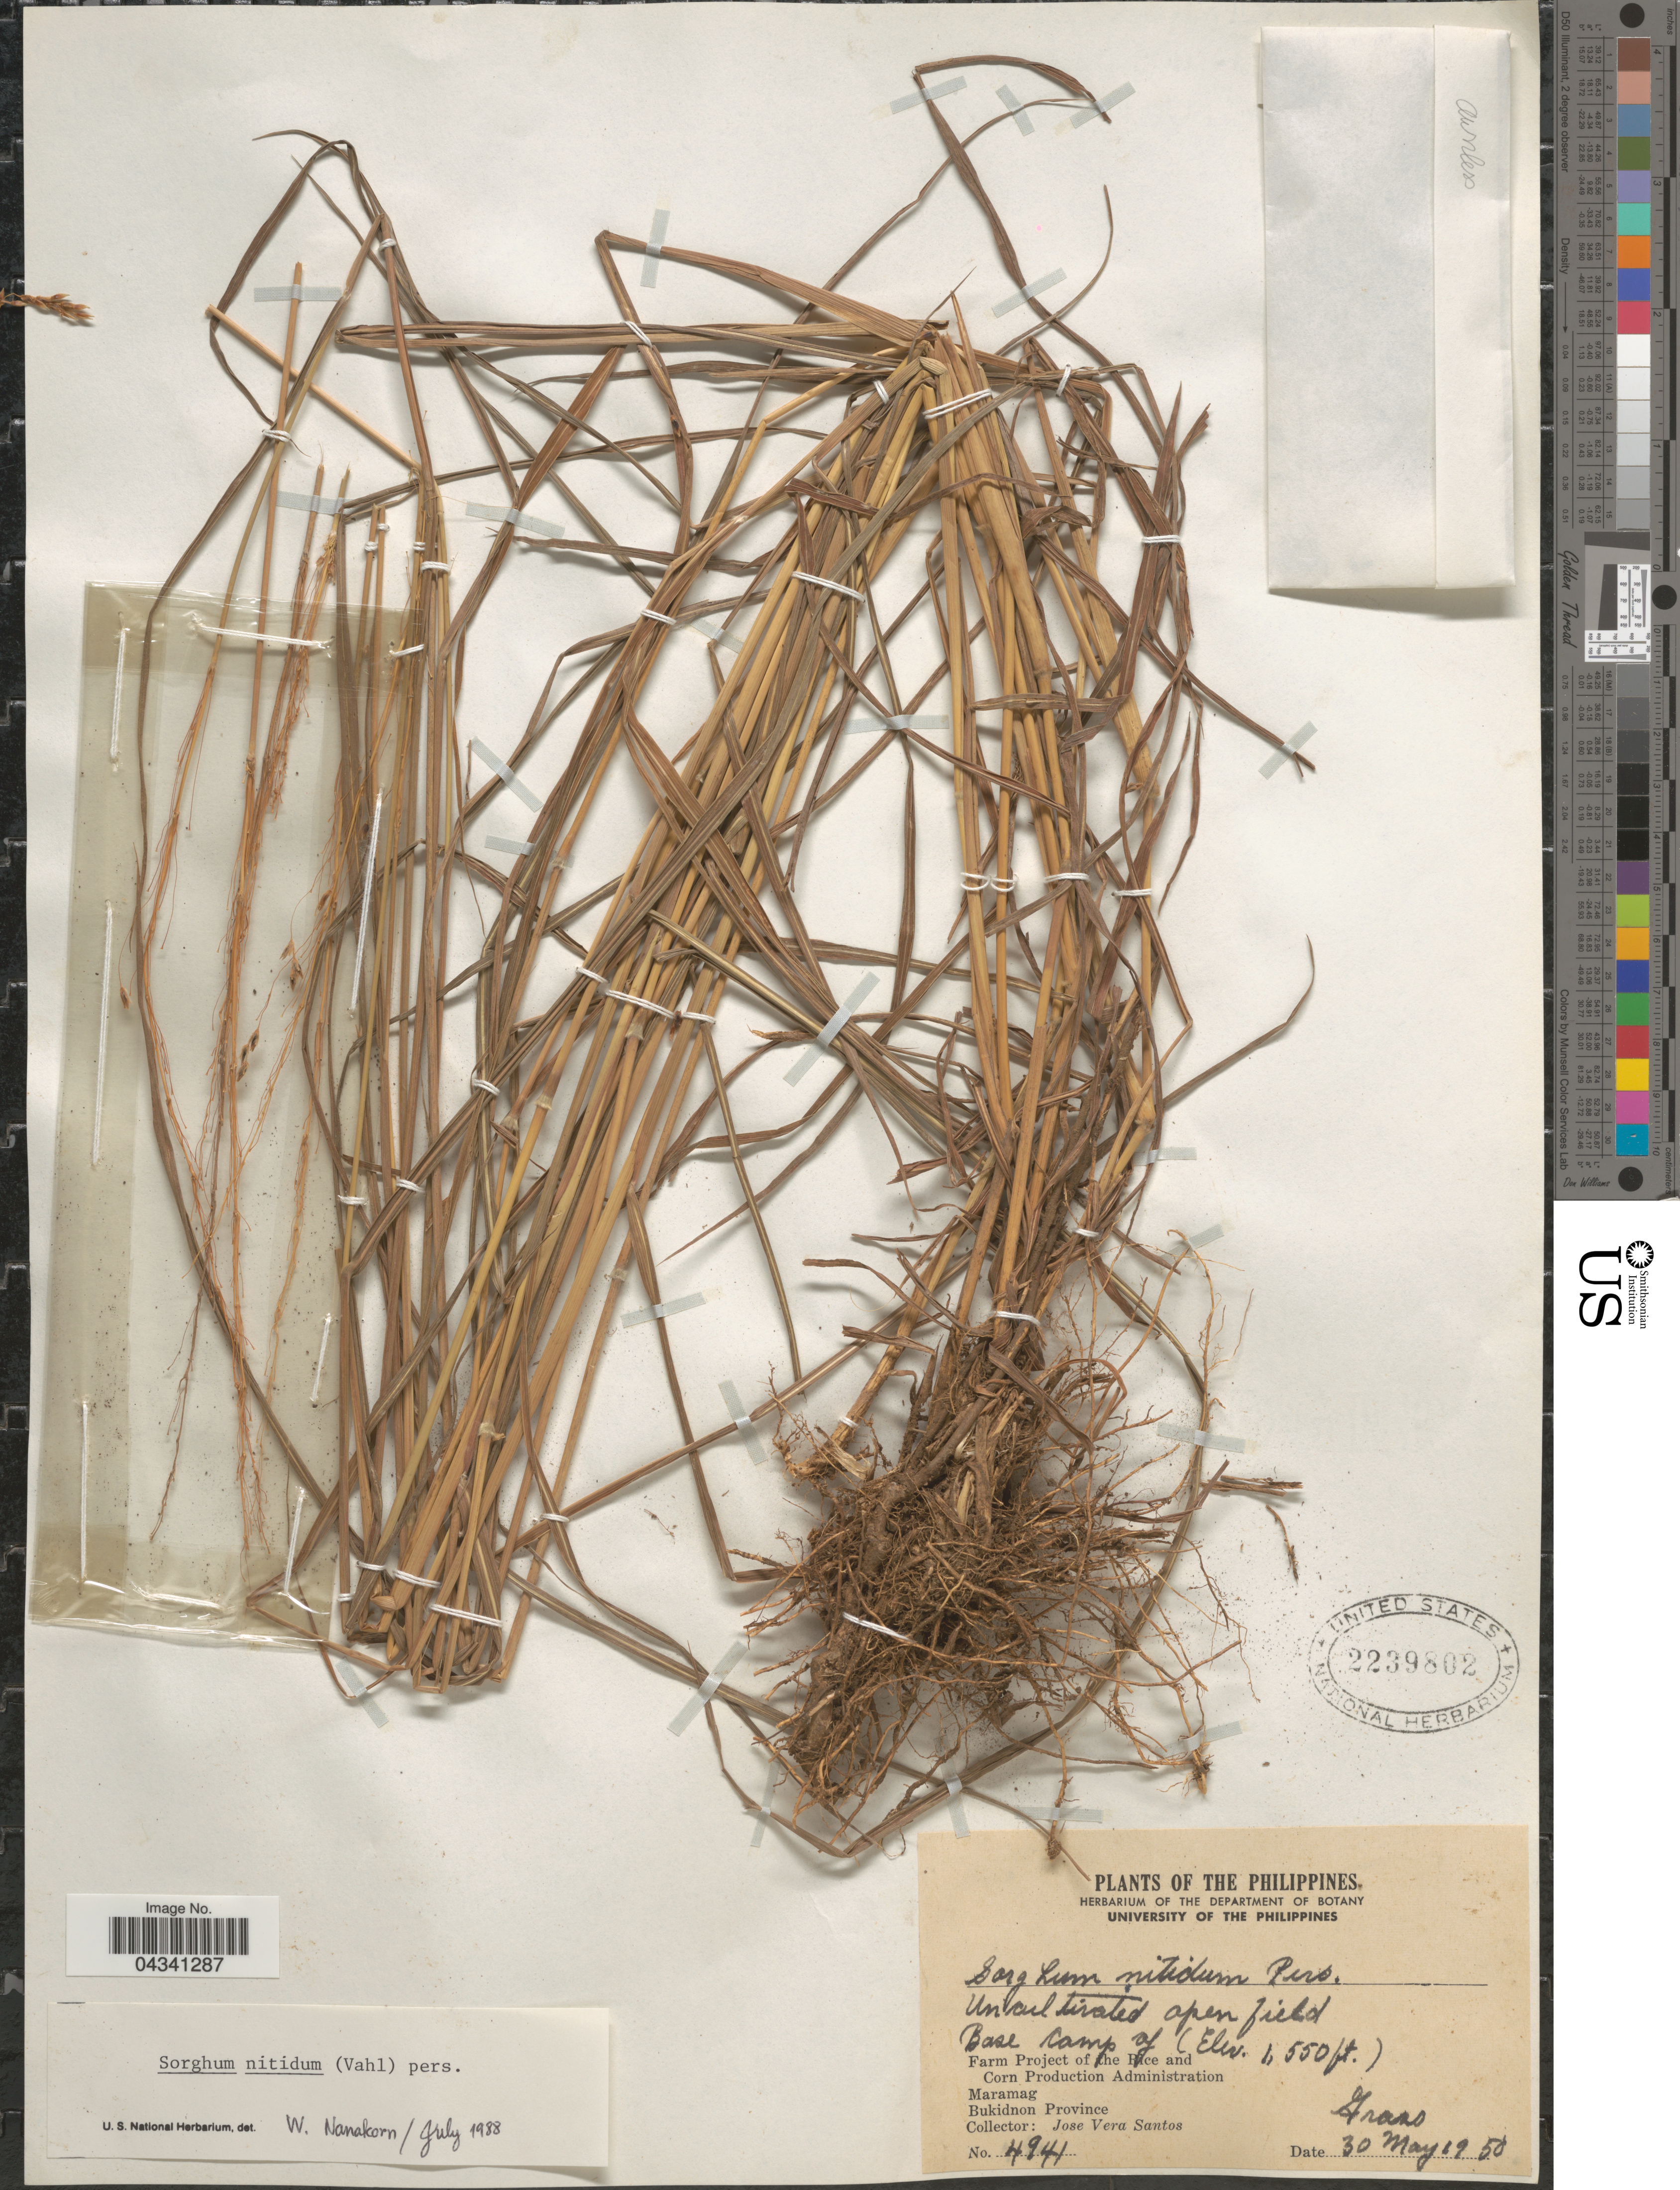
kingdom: Plantae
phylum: Tracheophyta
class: Liliopsida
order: Poales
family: Poaceae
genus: Sorghum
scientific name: Sorghum nitidum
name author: (Vahl) Pers.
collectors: J. V. Santos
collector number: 4941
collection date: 1950-05-30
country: Philippines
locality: Base camp of Farm Project of the Rice and Corn Production Administration Maramag. Bukidnon Province.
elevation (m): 472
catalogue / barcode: US 2239802